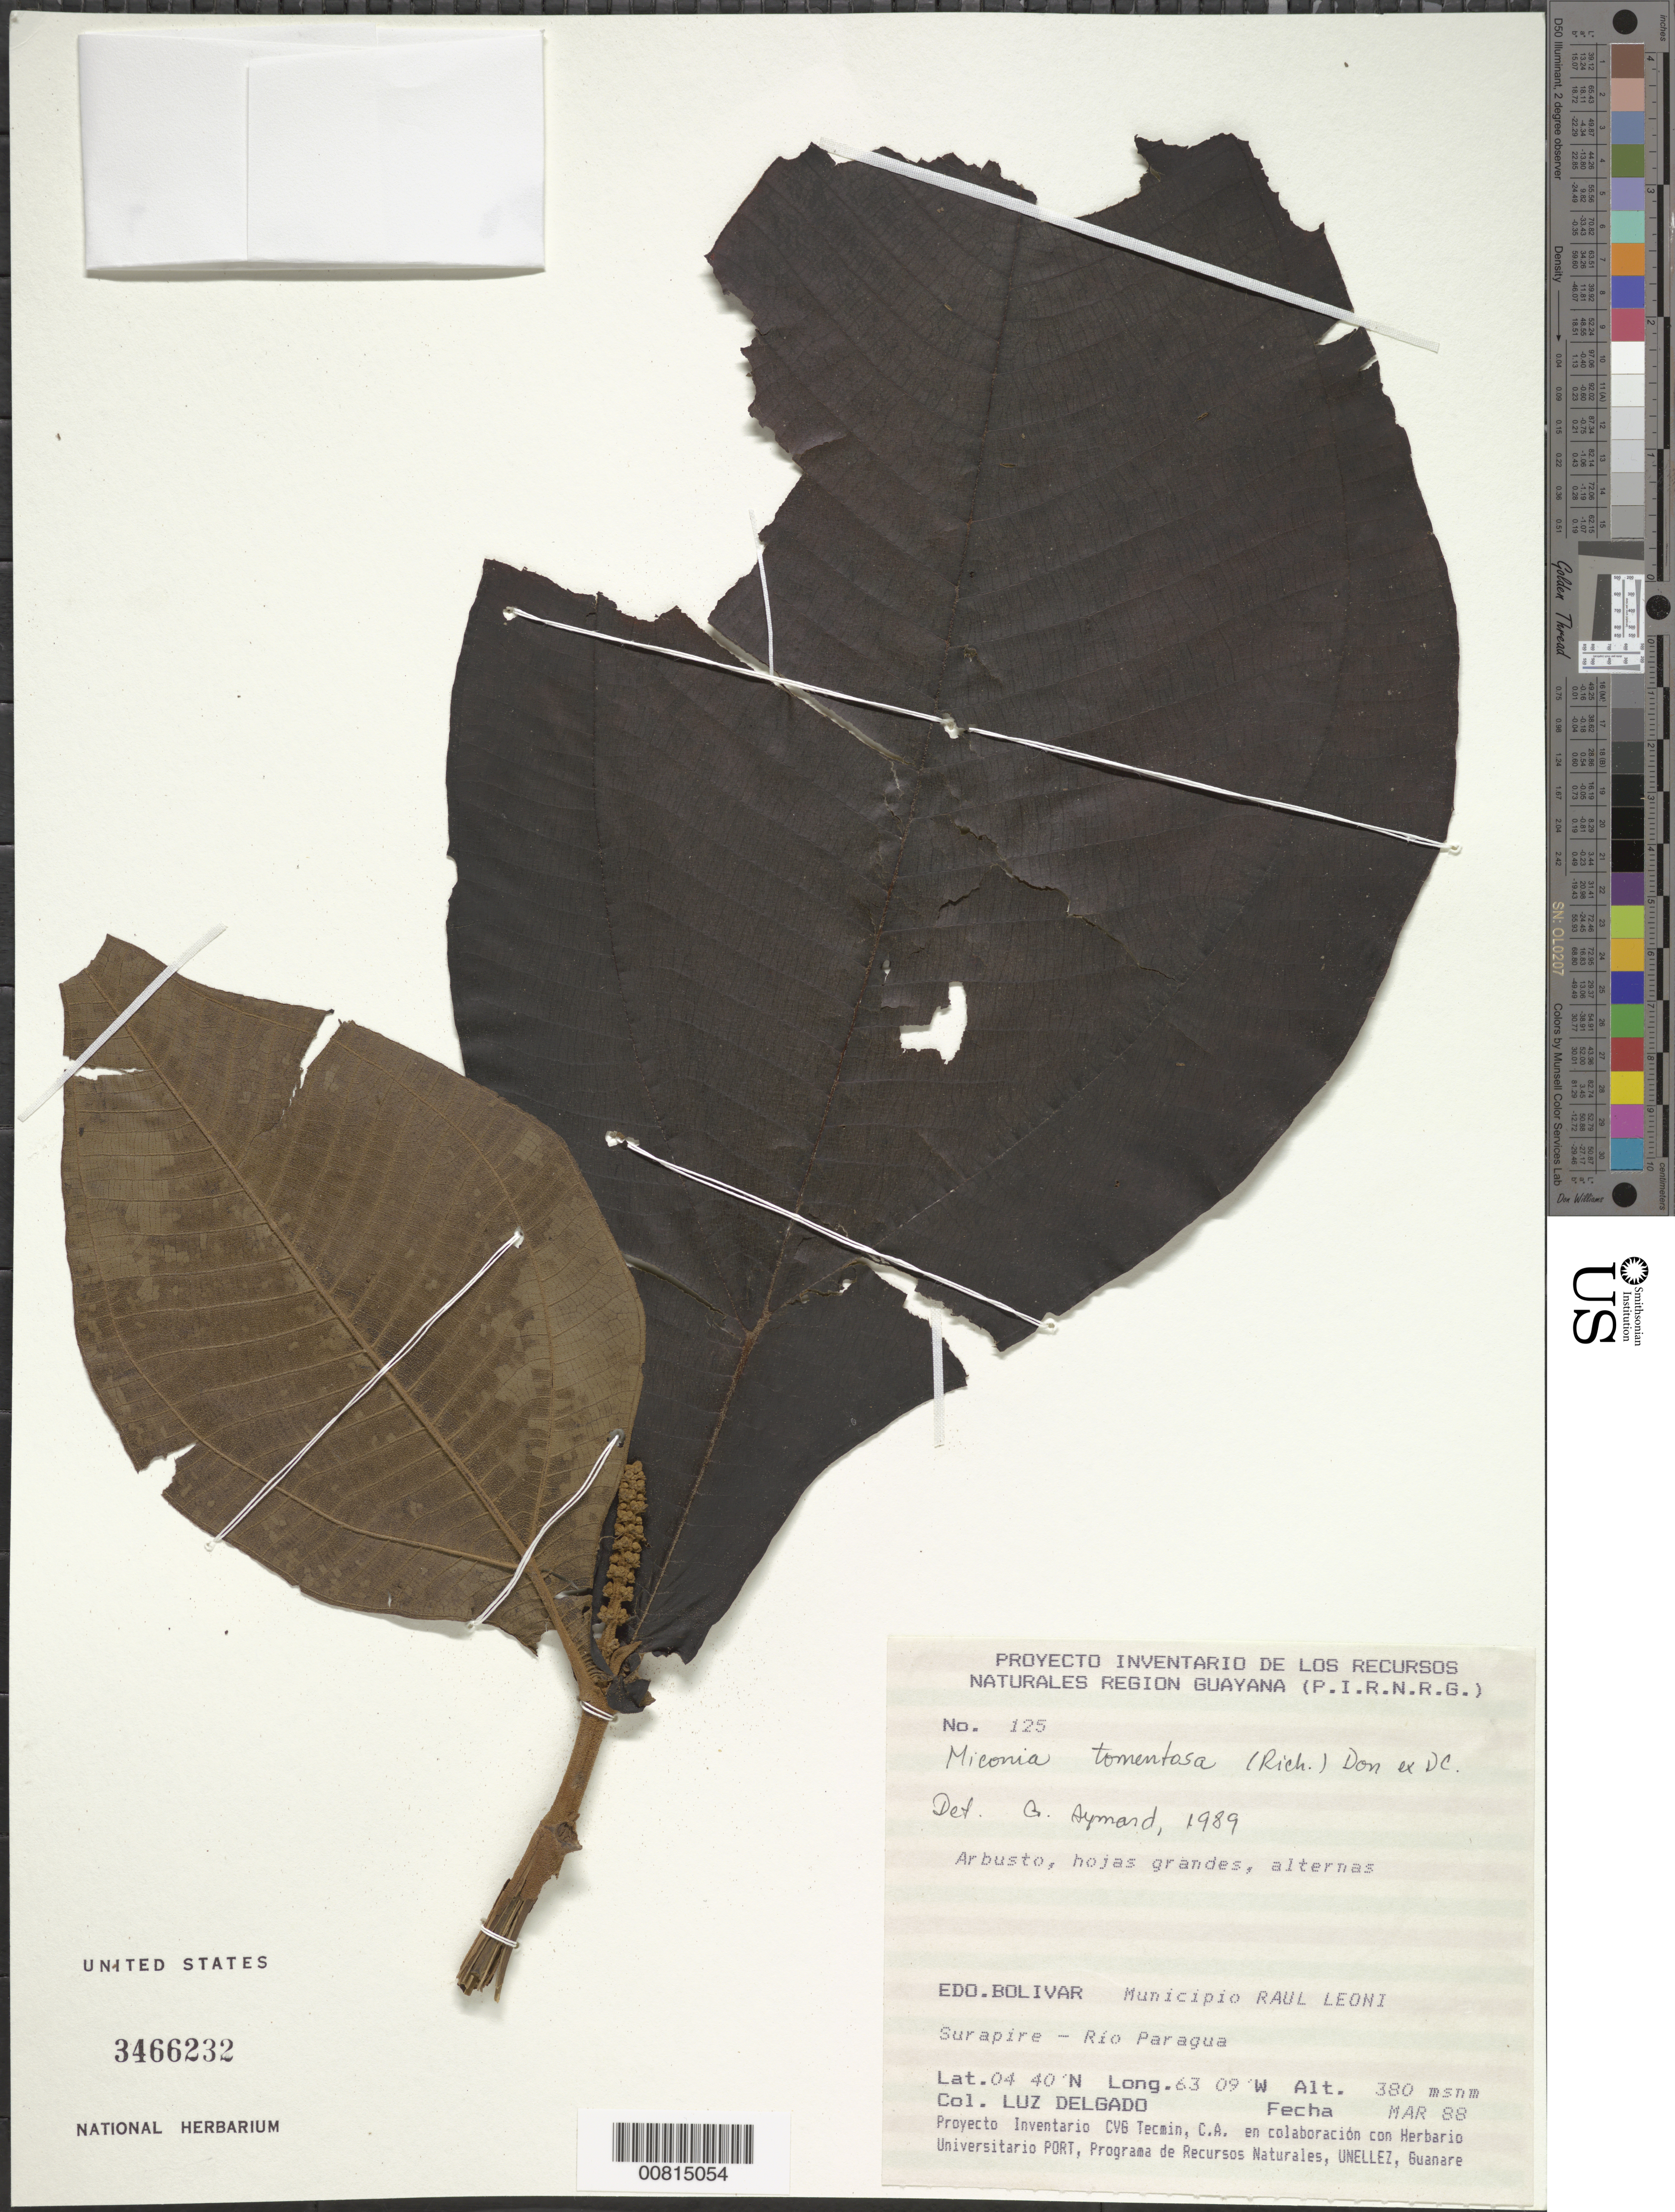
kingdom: Plantae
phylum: Tracheophyta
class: Magnoliopsida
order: Myrtales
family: Melastomataceae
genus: Miconia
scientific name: Miconia tomentosa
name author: (Rich.) D. Don ex DC.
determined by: Aymard C., G. A., (PORT), Univ. Nac. Exp. de los Llanos Ezequiel Zamora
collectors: L. Delgado V.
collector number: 125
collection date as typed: Mar-88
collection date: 1988-03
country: Venezuela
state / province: Bolívar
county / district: Angostura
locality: Mun. Raúl Leoni [=Angostura], Surapire-Río Paragua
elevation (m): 380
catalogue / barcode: US 3466232